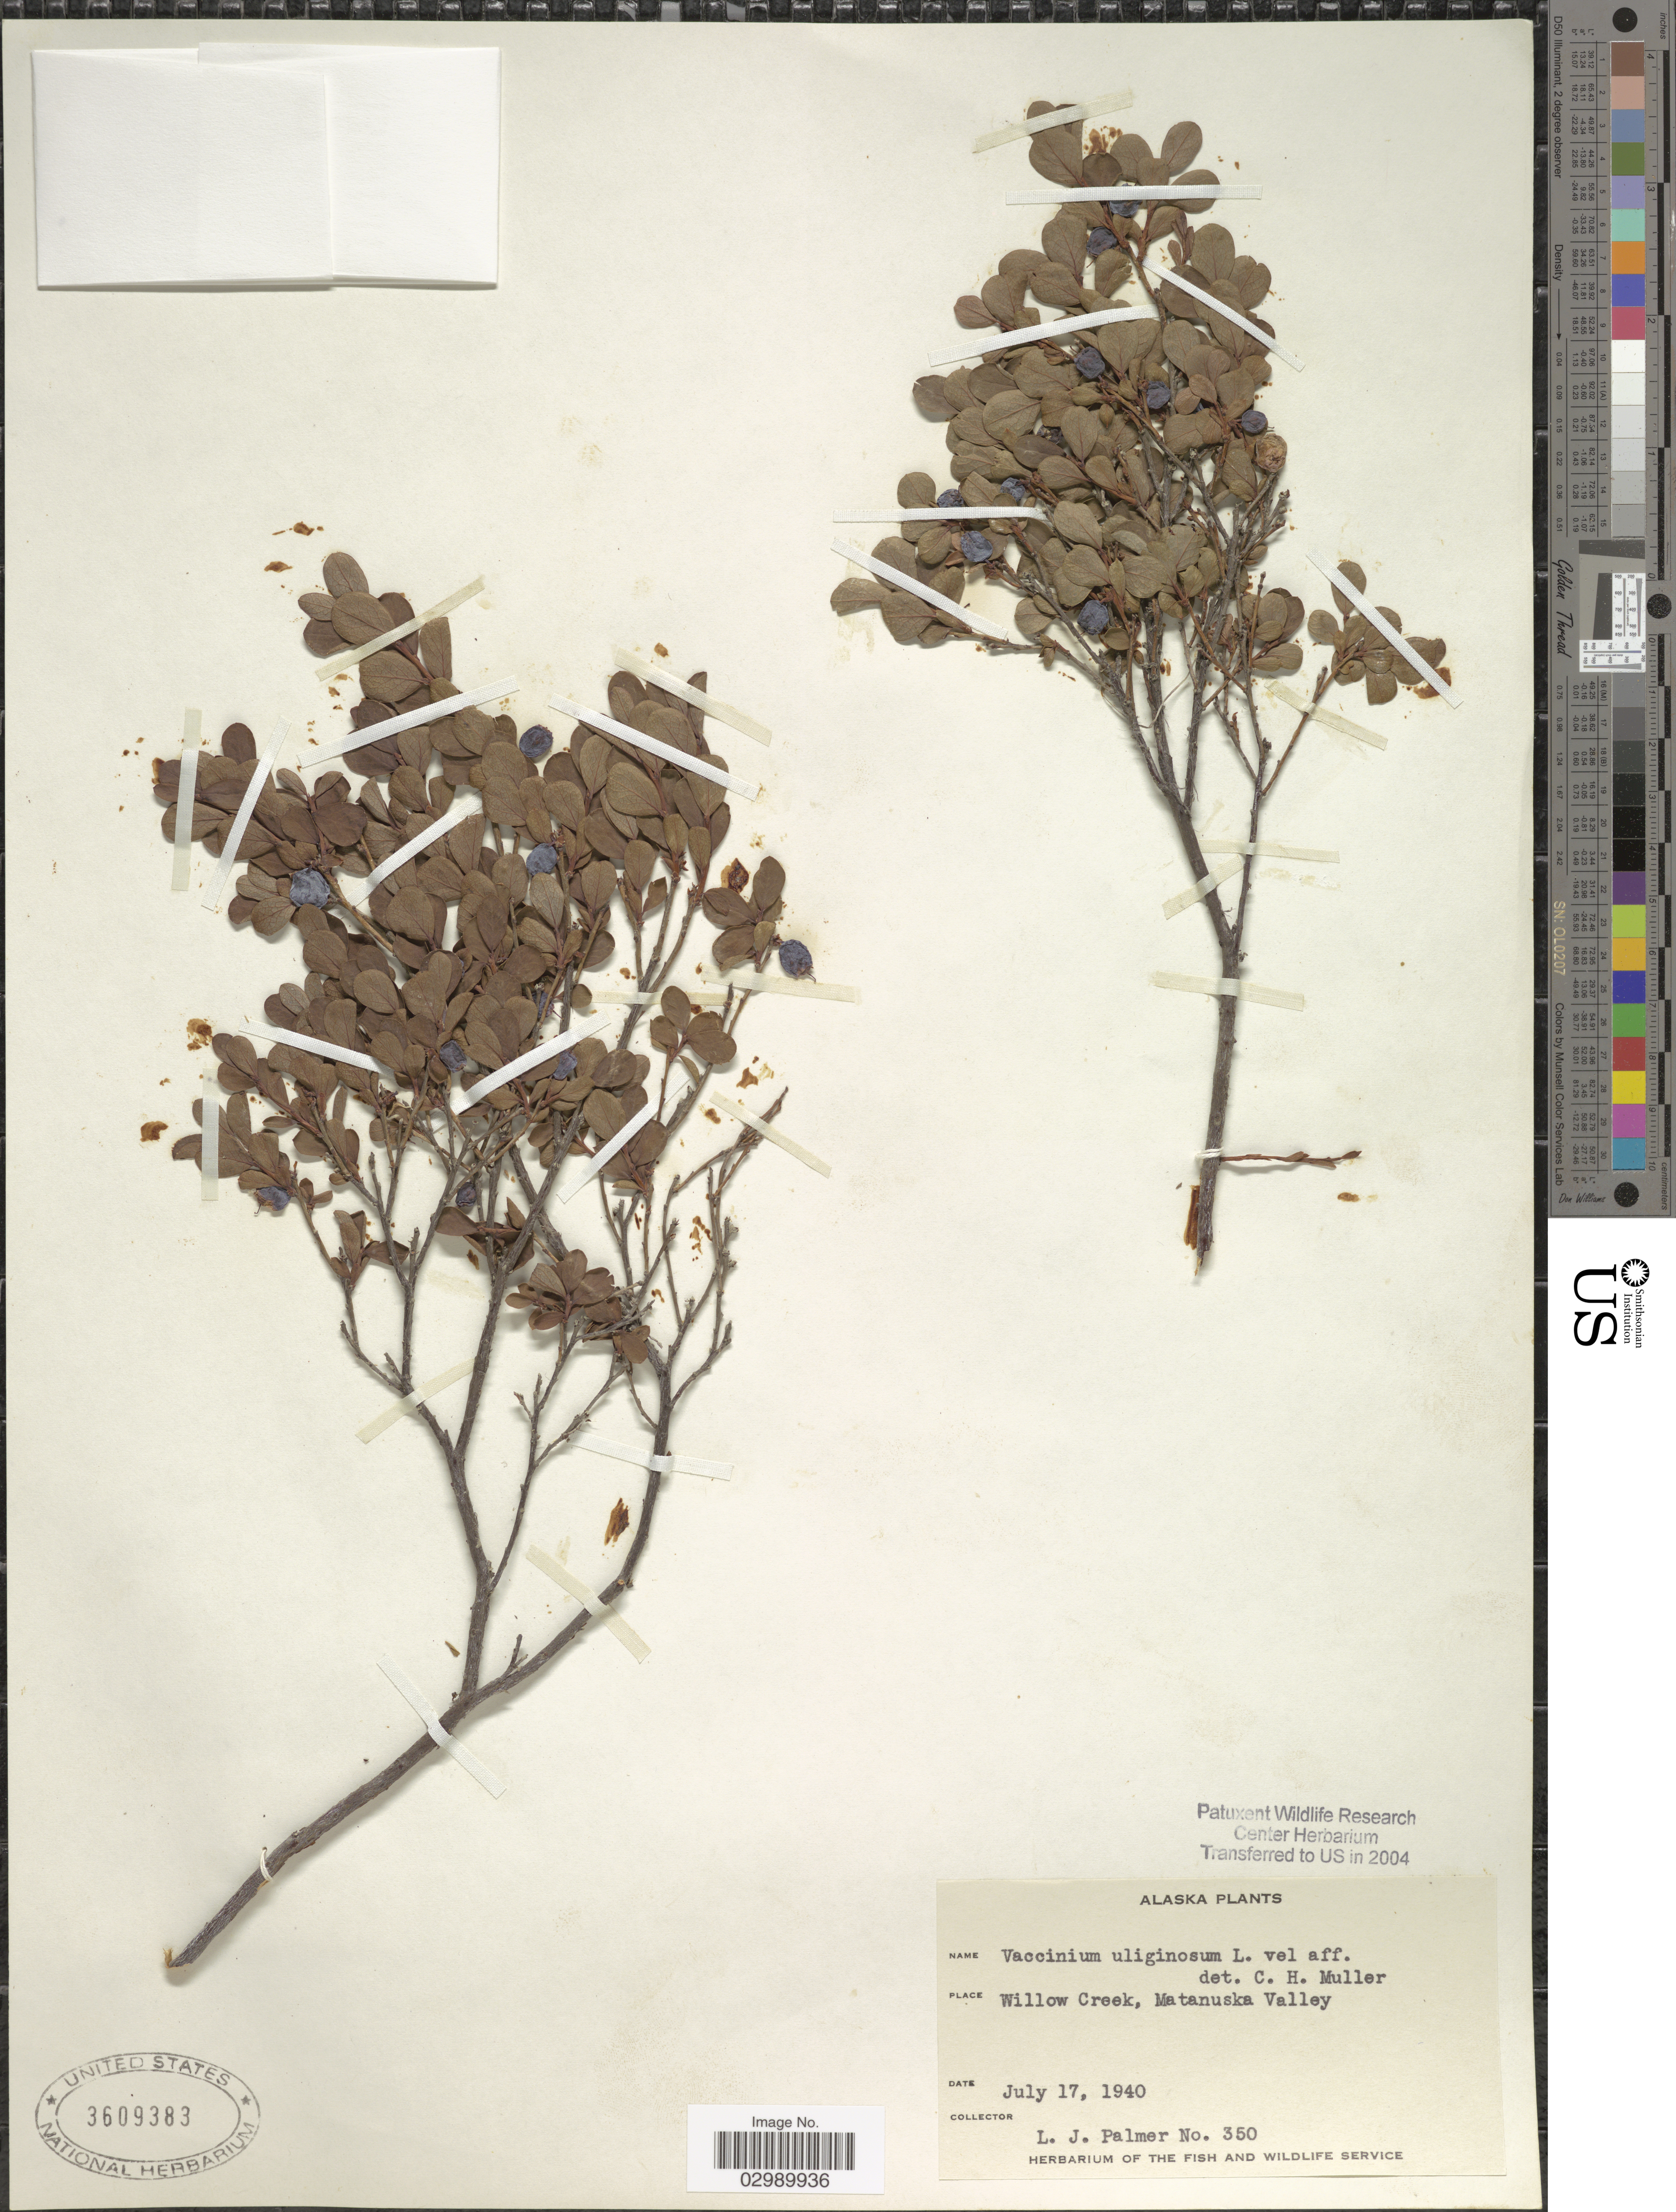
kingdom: Plantae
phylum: Tracheophyta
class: Magnoliopsida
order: Ericales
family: Ericaceae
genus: Vaccinium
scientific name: Vaccinium uliginosum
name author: L.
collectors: L. J. Palmer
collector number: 350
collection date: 1940-07-17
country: United States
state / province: Alaska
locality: Willow Creek, Matanuska Valley.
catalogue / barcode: US 3609383